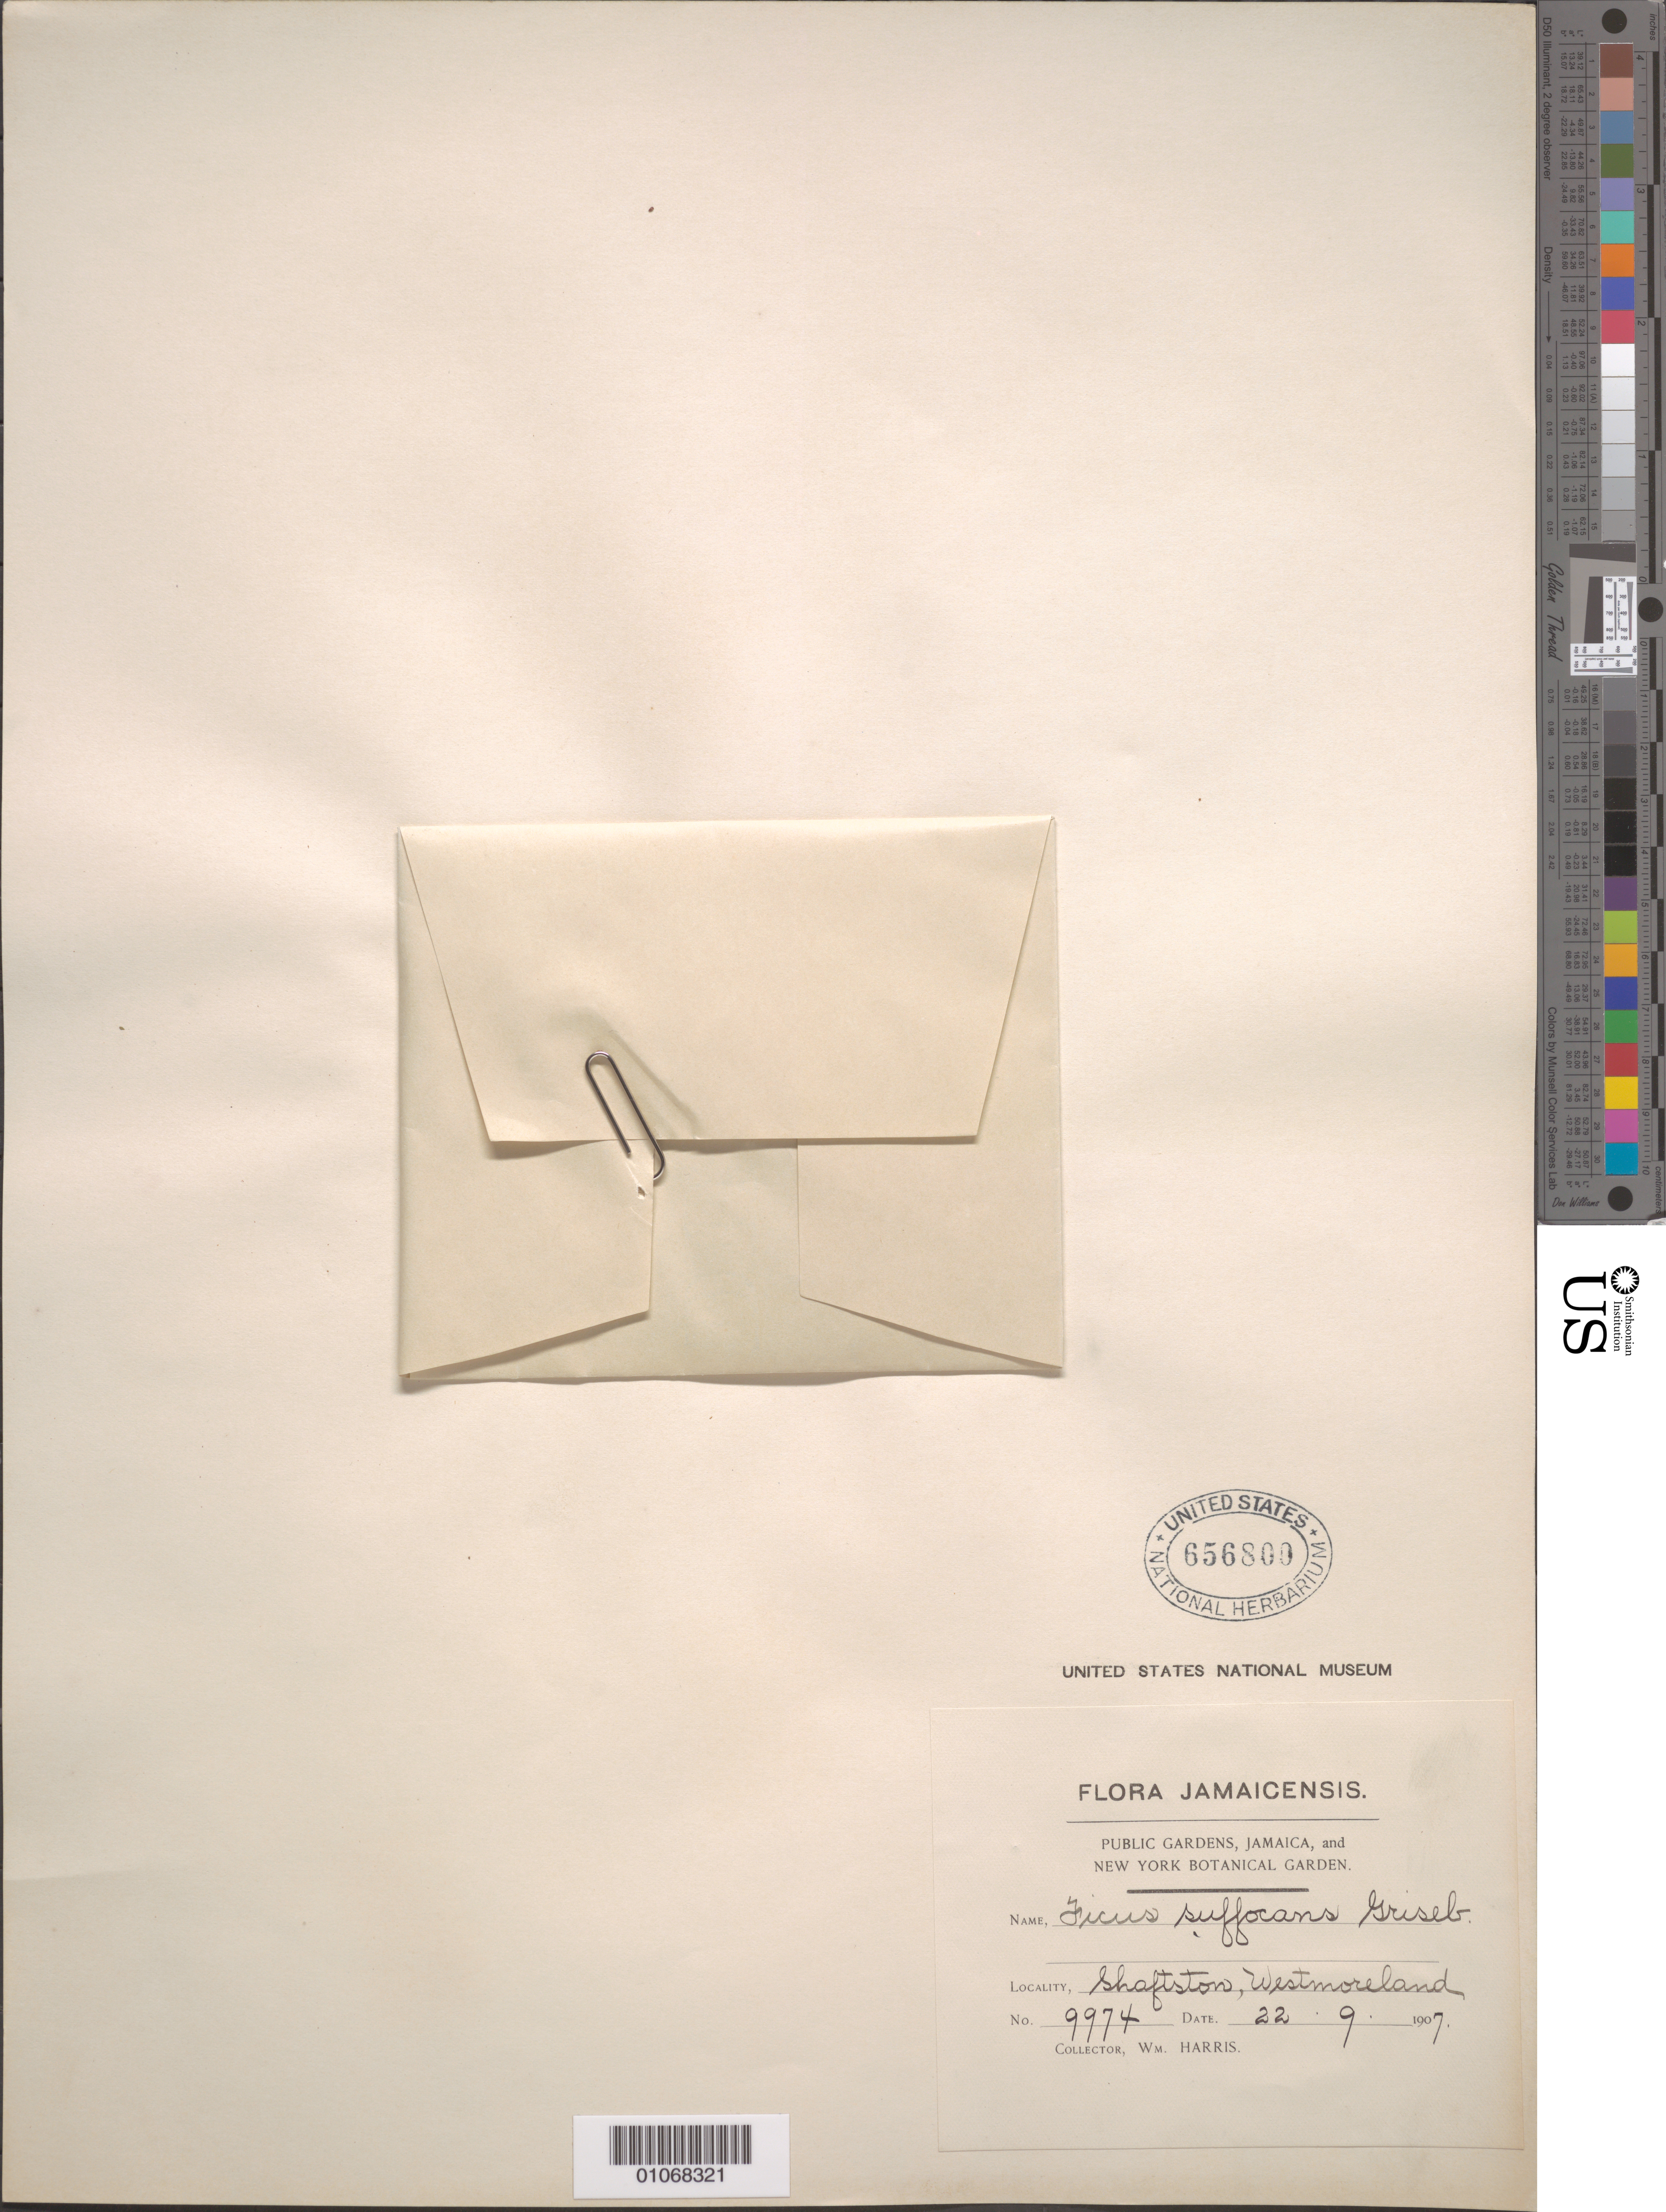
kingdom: Plantae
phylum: Tracheophyta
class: Magnoliopsida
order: Rosales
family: Moraceae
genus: Ficus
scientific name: Ficus maxima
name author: Mill.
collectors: W. Harris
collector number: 9974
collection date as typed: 22 Sep 1907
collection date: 1907-09-22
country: Jamaica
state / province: Westmoreland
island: Jamaica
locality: Shaftston.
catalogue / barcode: US 656809